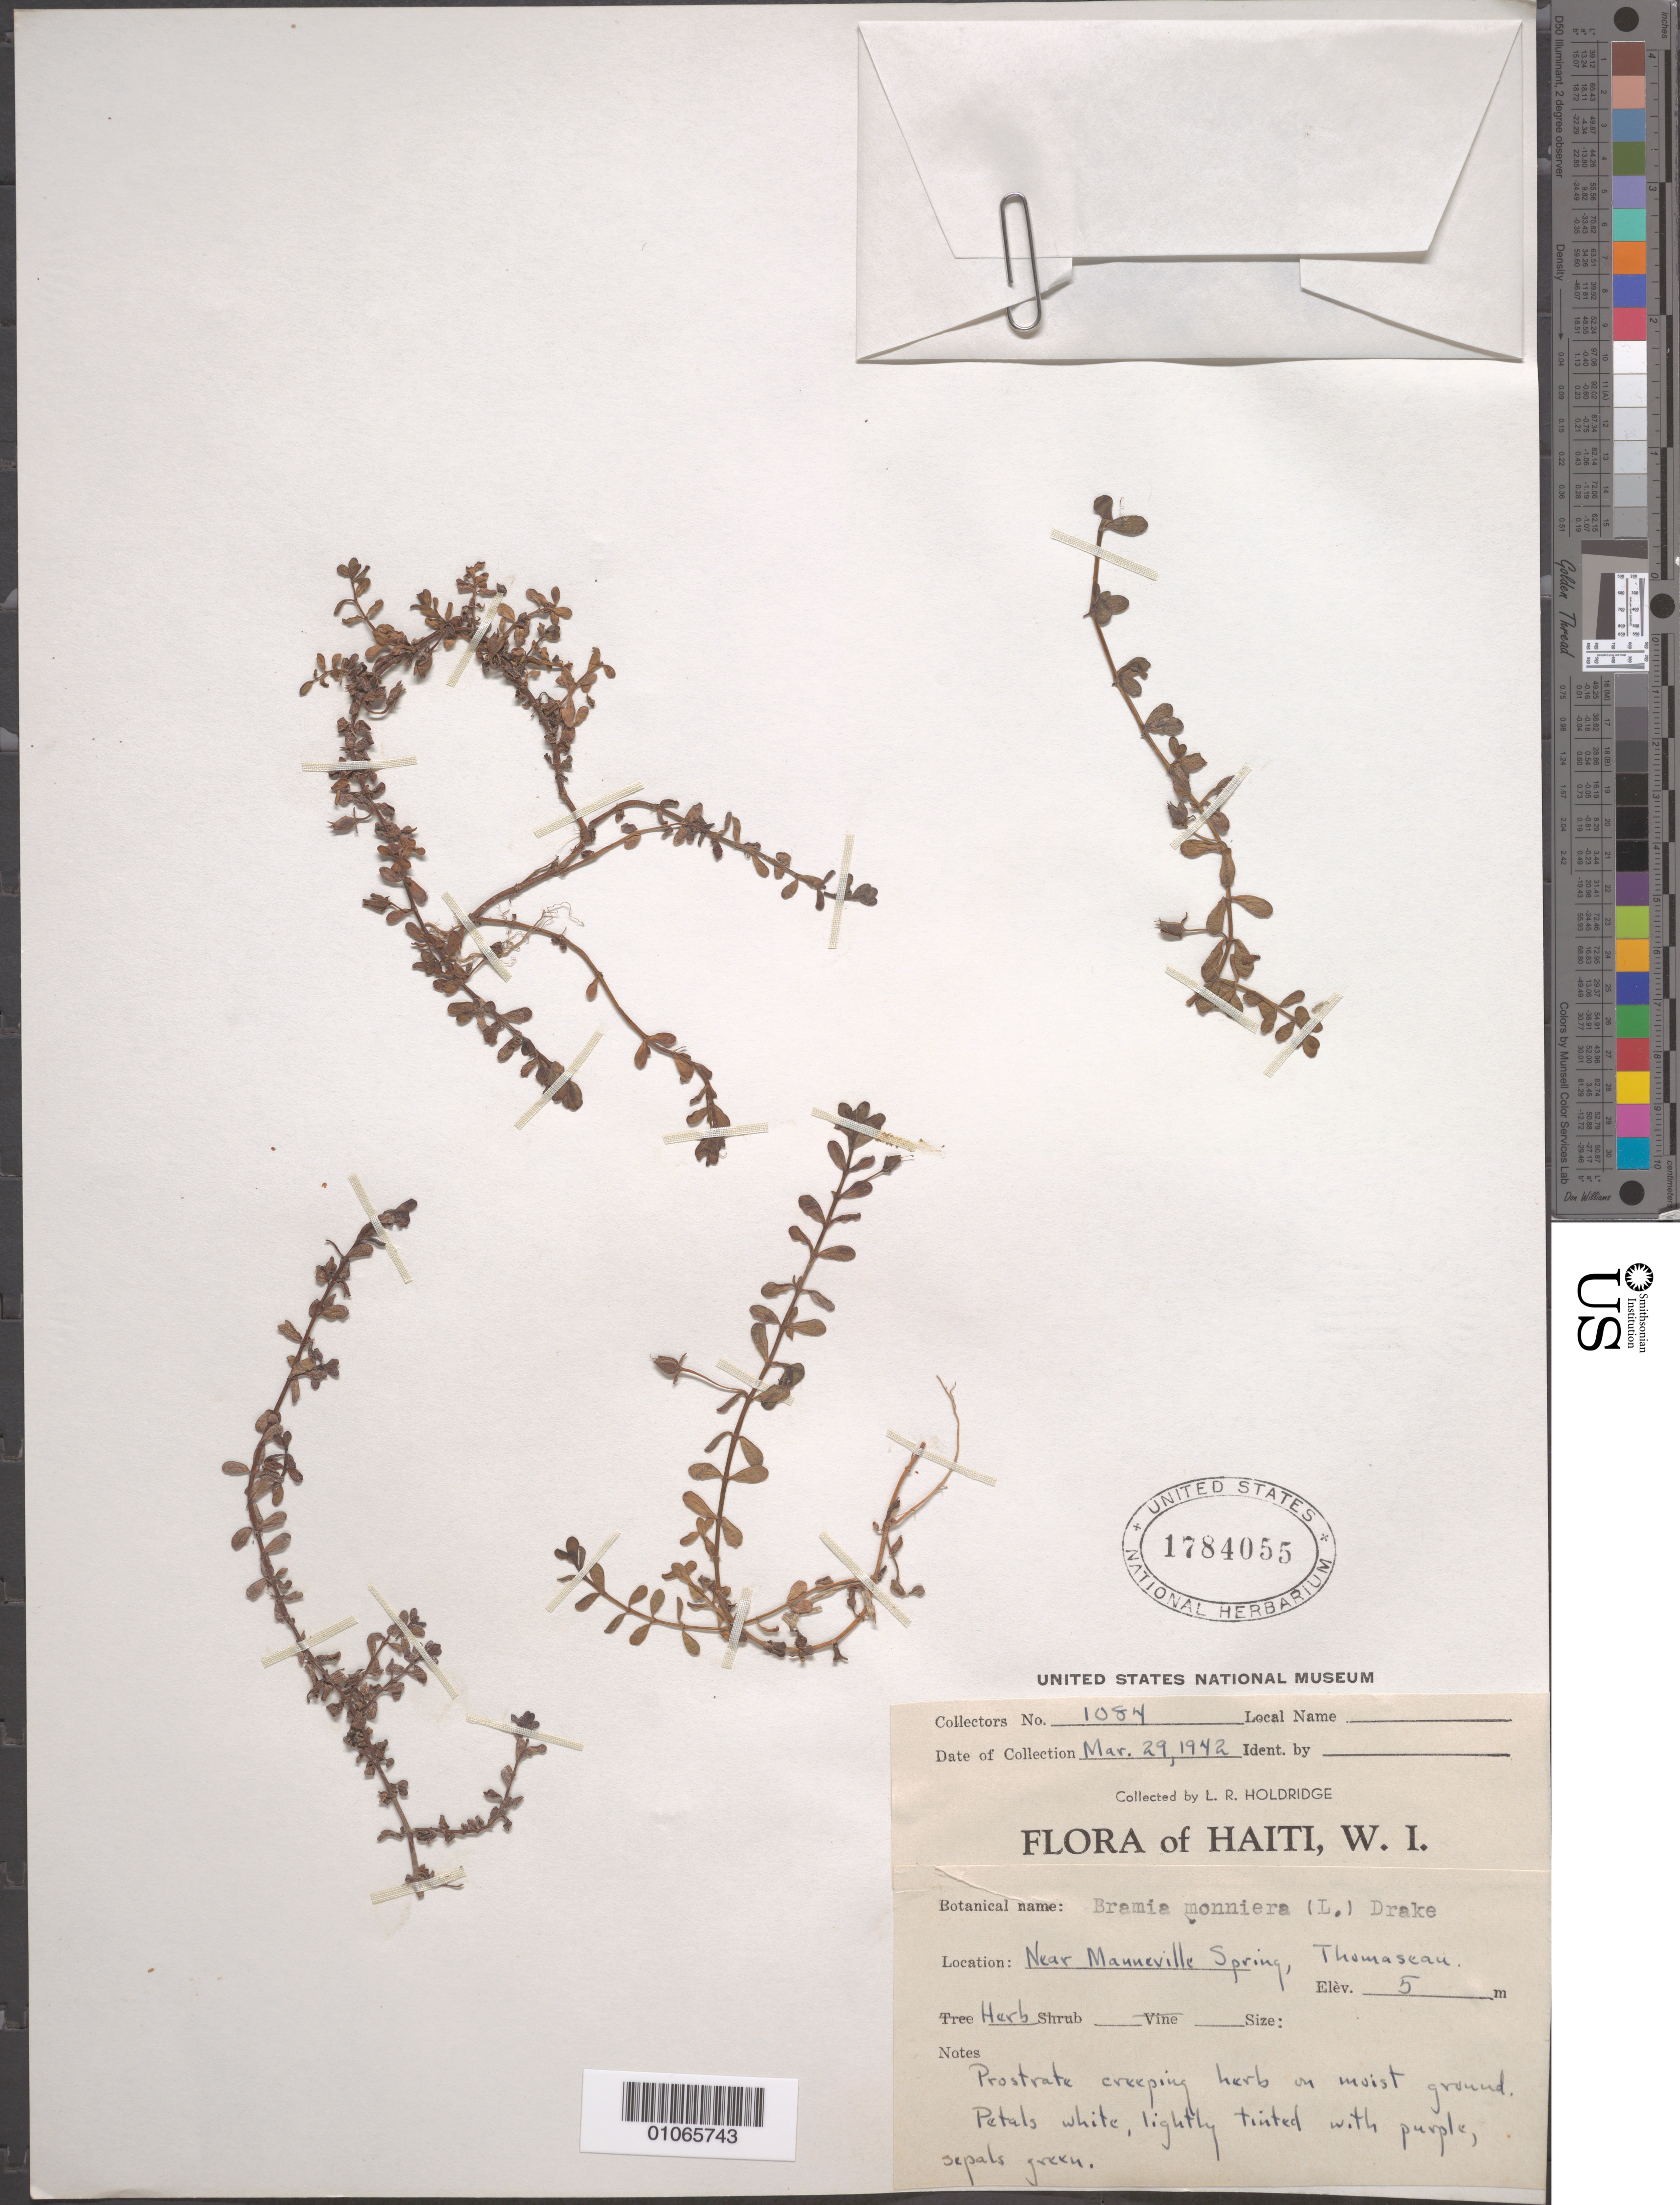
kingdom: Plantae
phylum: Tracheophyta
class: Magnoliopsida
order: Lamiales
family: Plantaginaceae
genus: Bacopa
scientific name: Bacopa monnieri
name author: (L.) Wettst.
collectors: L. Holdridge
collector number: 1084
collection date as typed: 29 Mar 1942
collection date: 1942-03-29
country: Haiti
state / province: Óuest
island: Hispaniola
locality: Near Manneville Spring, Thomaseau.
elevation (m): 5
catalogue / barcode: US 1784055